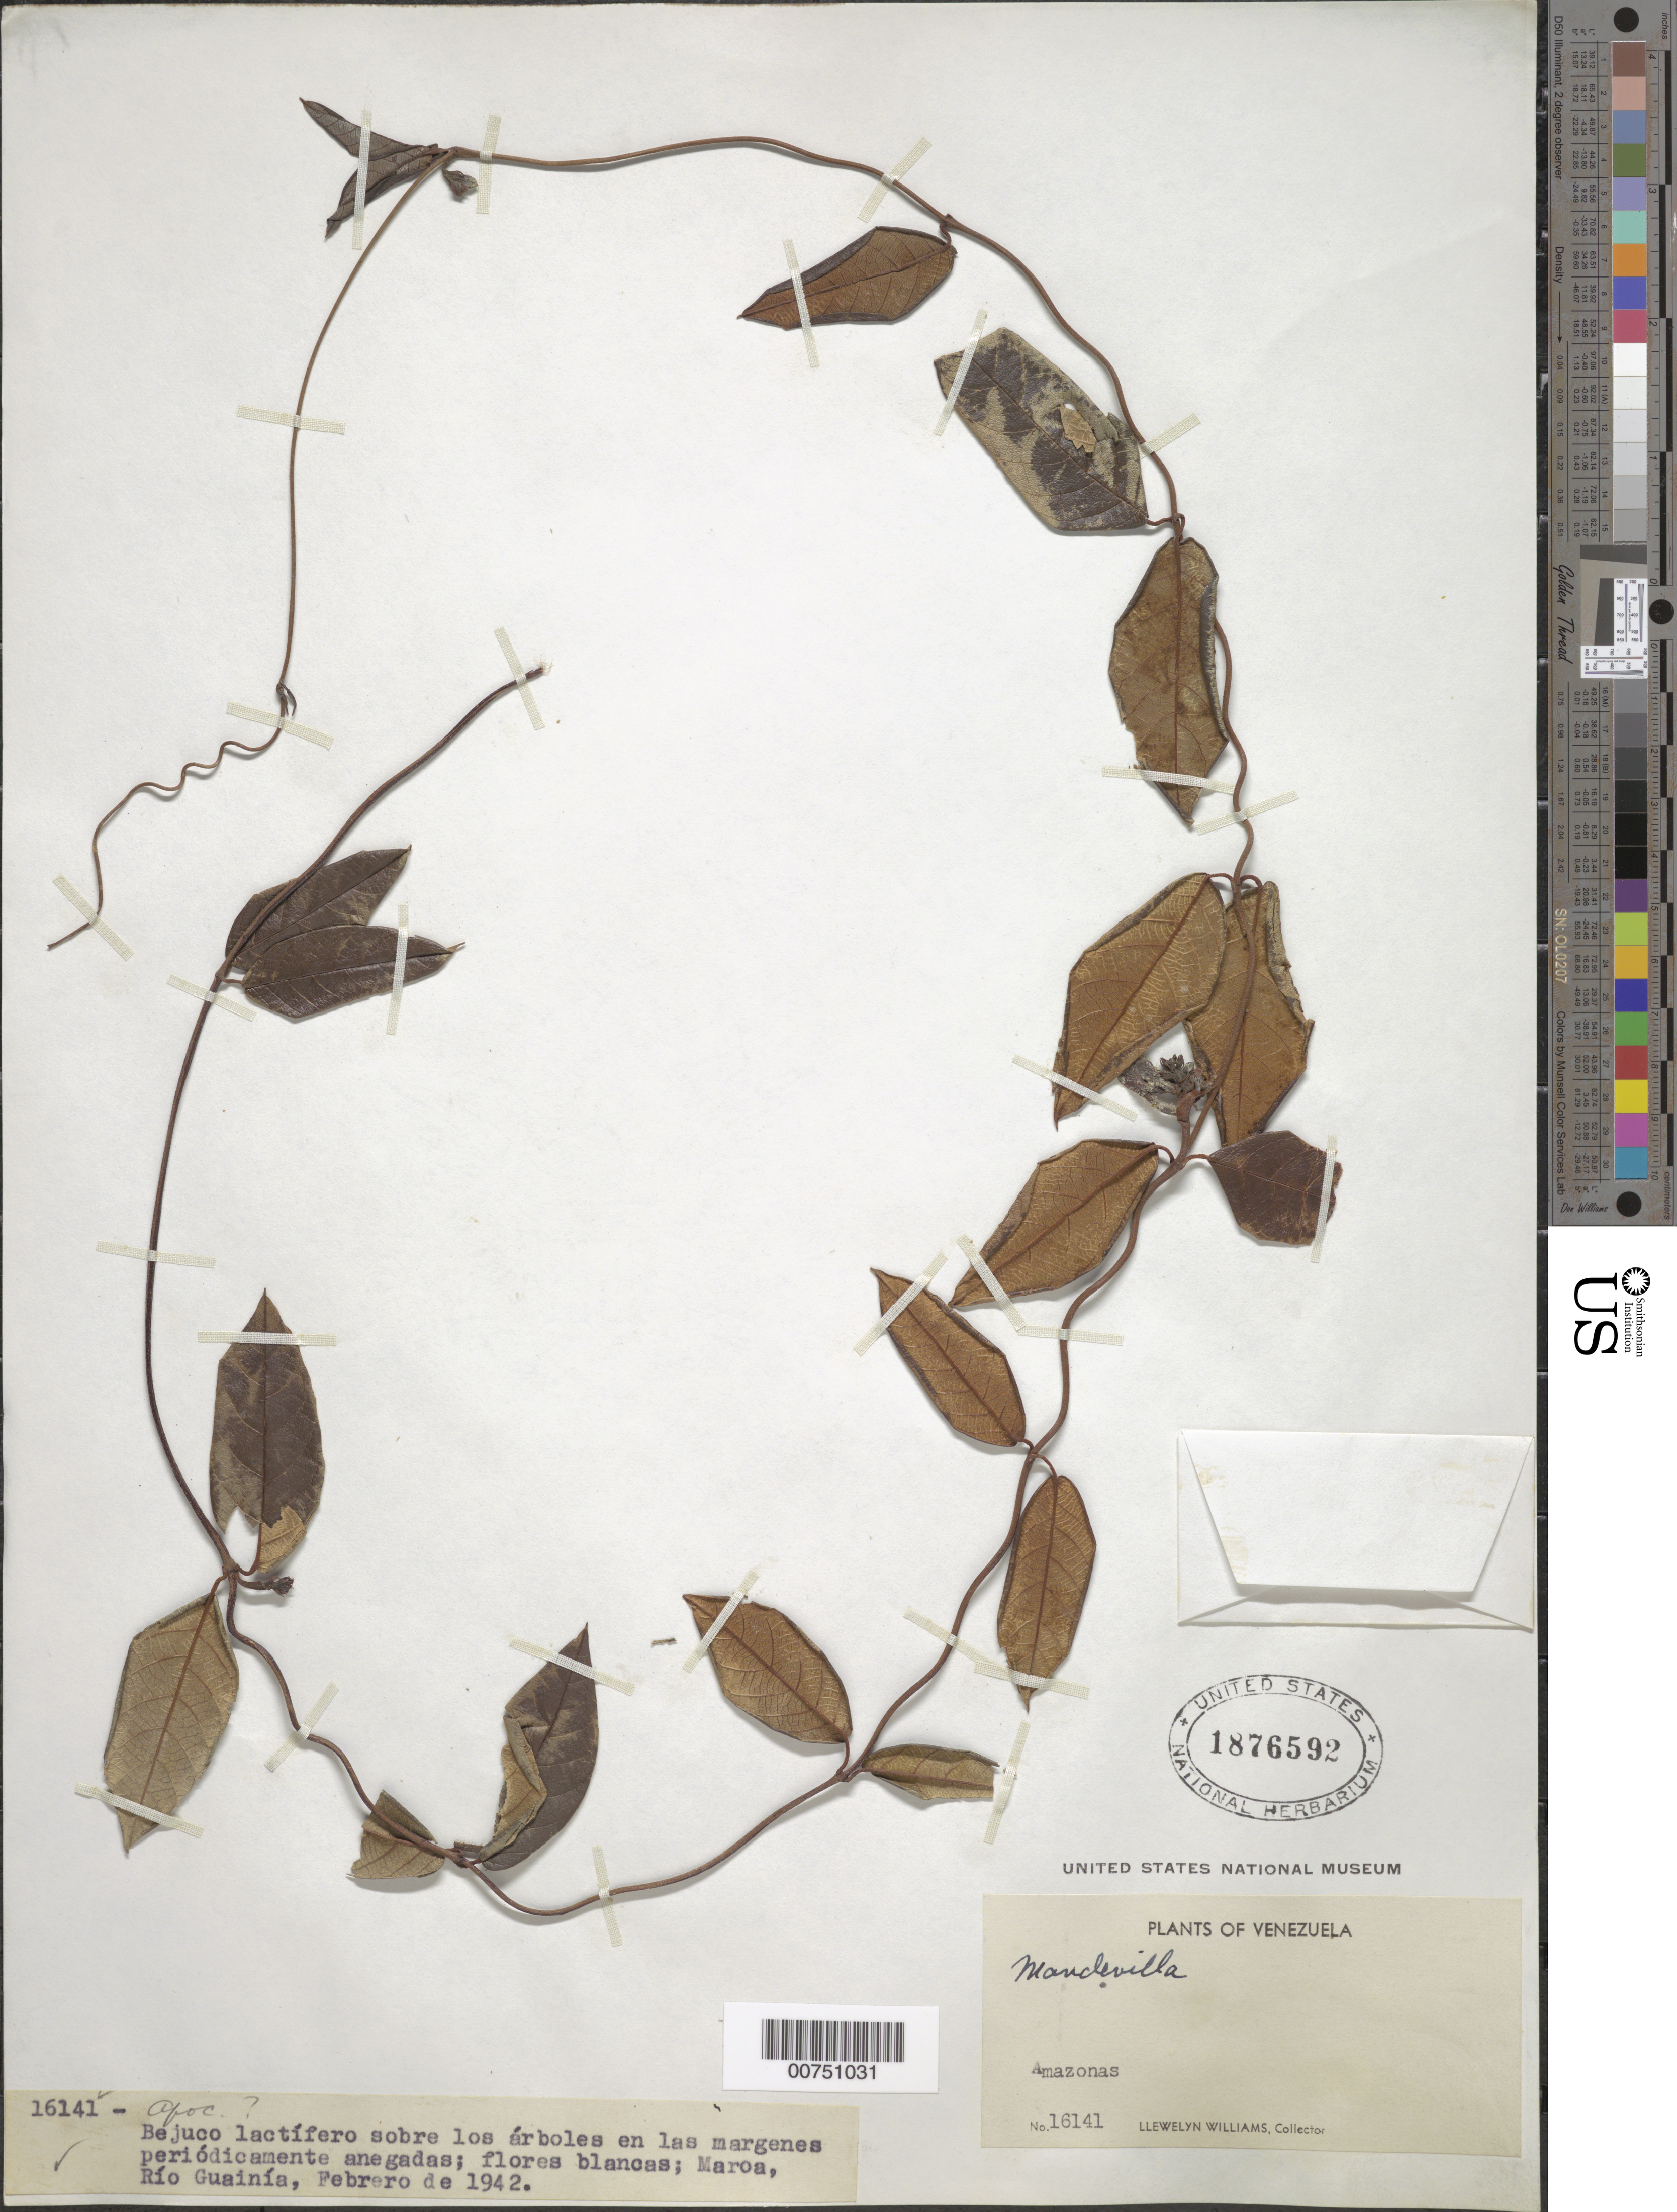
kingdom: Plantae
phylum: Tracheophyta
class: Magnoliopsida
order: Gentianales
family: Apocynaceae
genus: Mandevilla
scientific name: Mandevilla scabra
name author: (Hoffmanns. ex Roem. & Schult.) K. Schum.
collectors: Ll. Williams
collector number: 16141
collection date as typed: Feb-42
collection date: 1942-02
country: Venezuela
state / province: Amazonas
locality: Maroa, Río Guainía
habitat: Margenes periodicamente anegadas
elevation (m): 127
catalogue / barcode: US 1876592